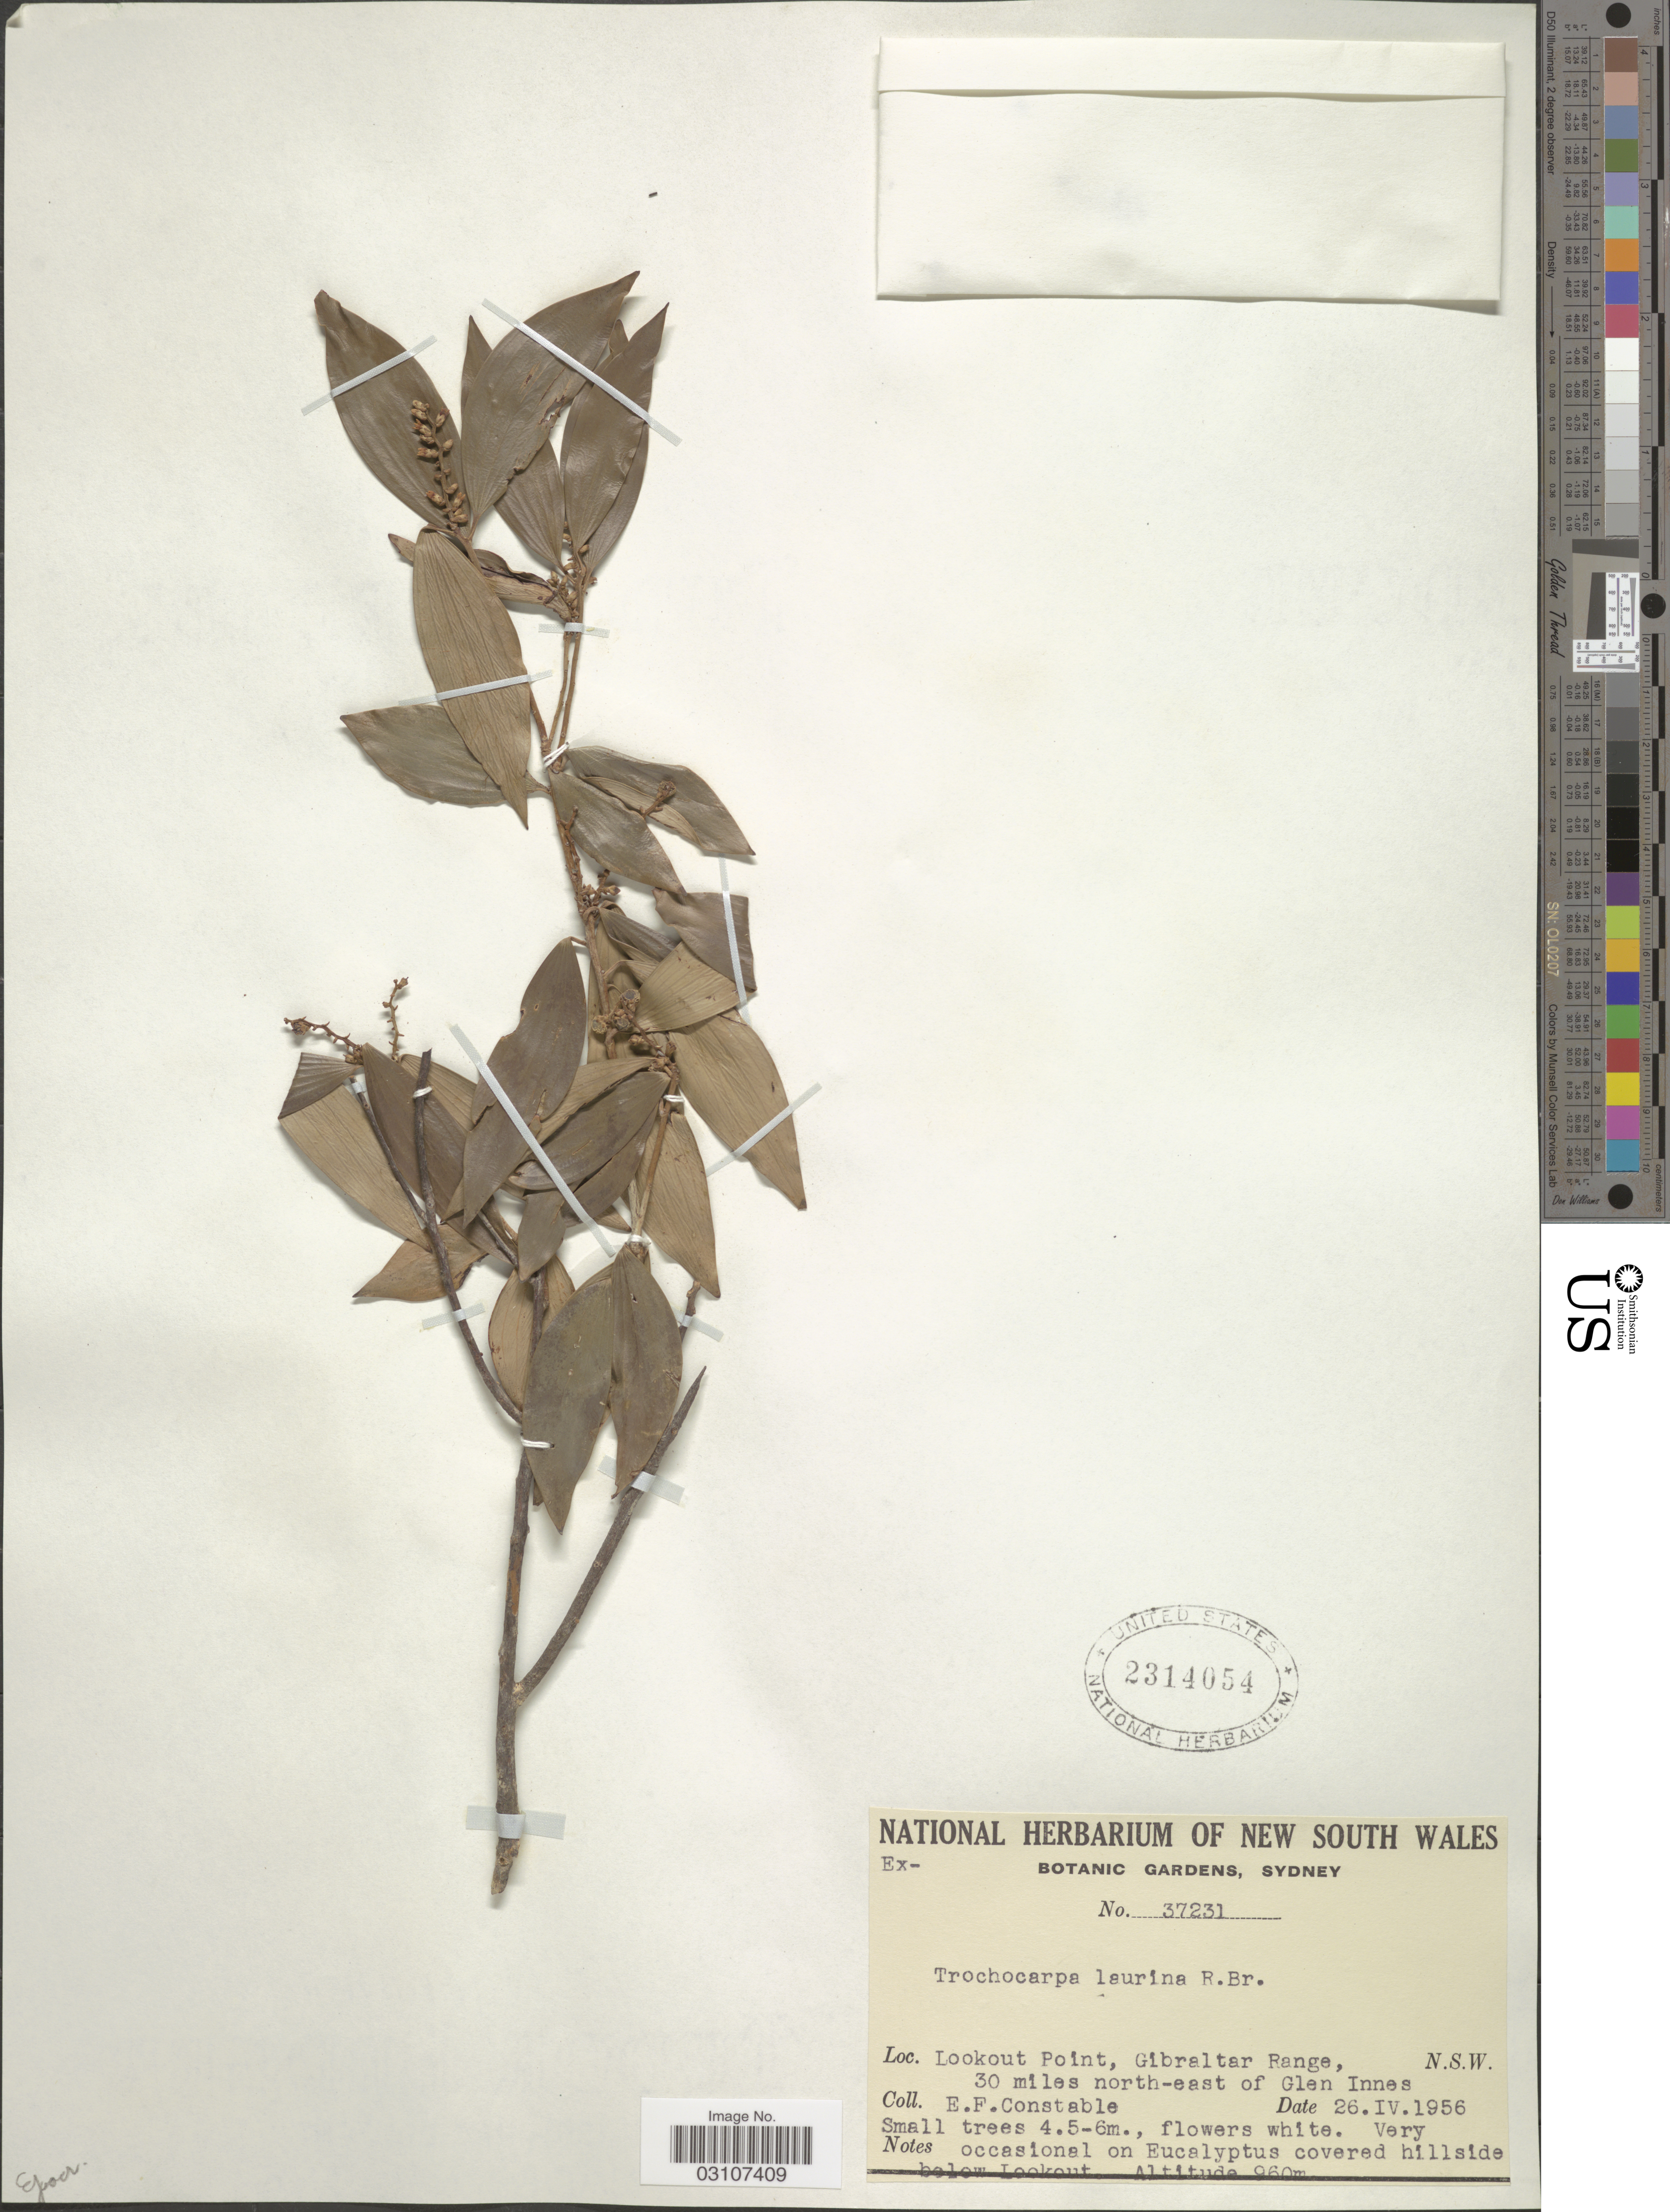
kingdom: Plantae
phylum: Tracheophyta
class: Magnoliopsida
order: Ericales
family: Ericaceae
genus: Trochocarpa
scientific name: Trochocarpa laurina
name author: (Rudge) R. Br.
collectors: E. F. Constable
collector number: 37231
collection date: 1956-04-26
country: Australia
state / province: New South Wales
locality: Lookout Point, Gibraltar Range, 30 miles north-east of Glen Innes. N.S.W.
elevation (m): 960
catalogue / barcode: US 2314054